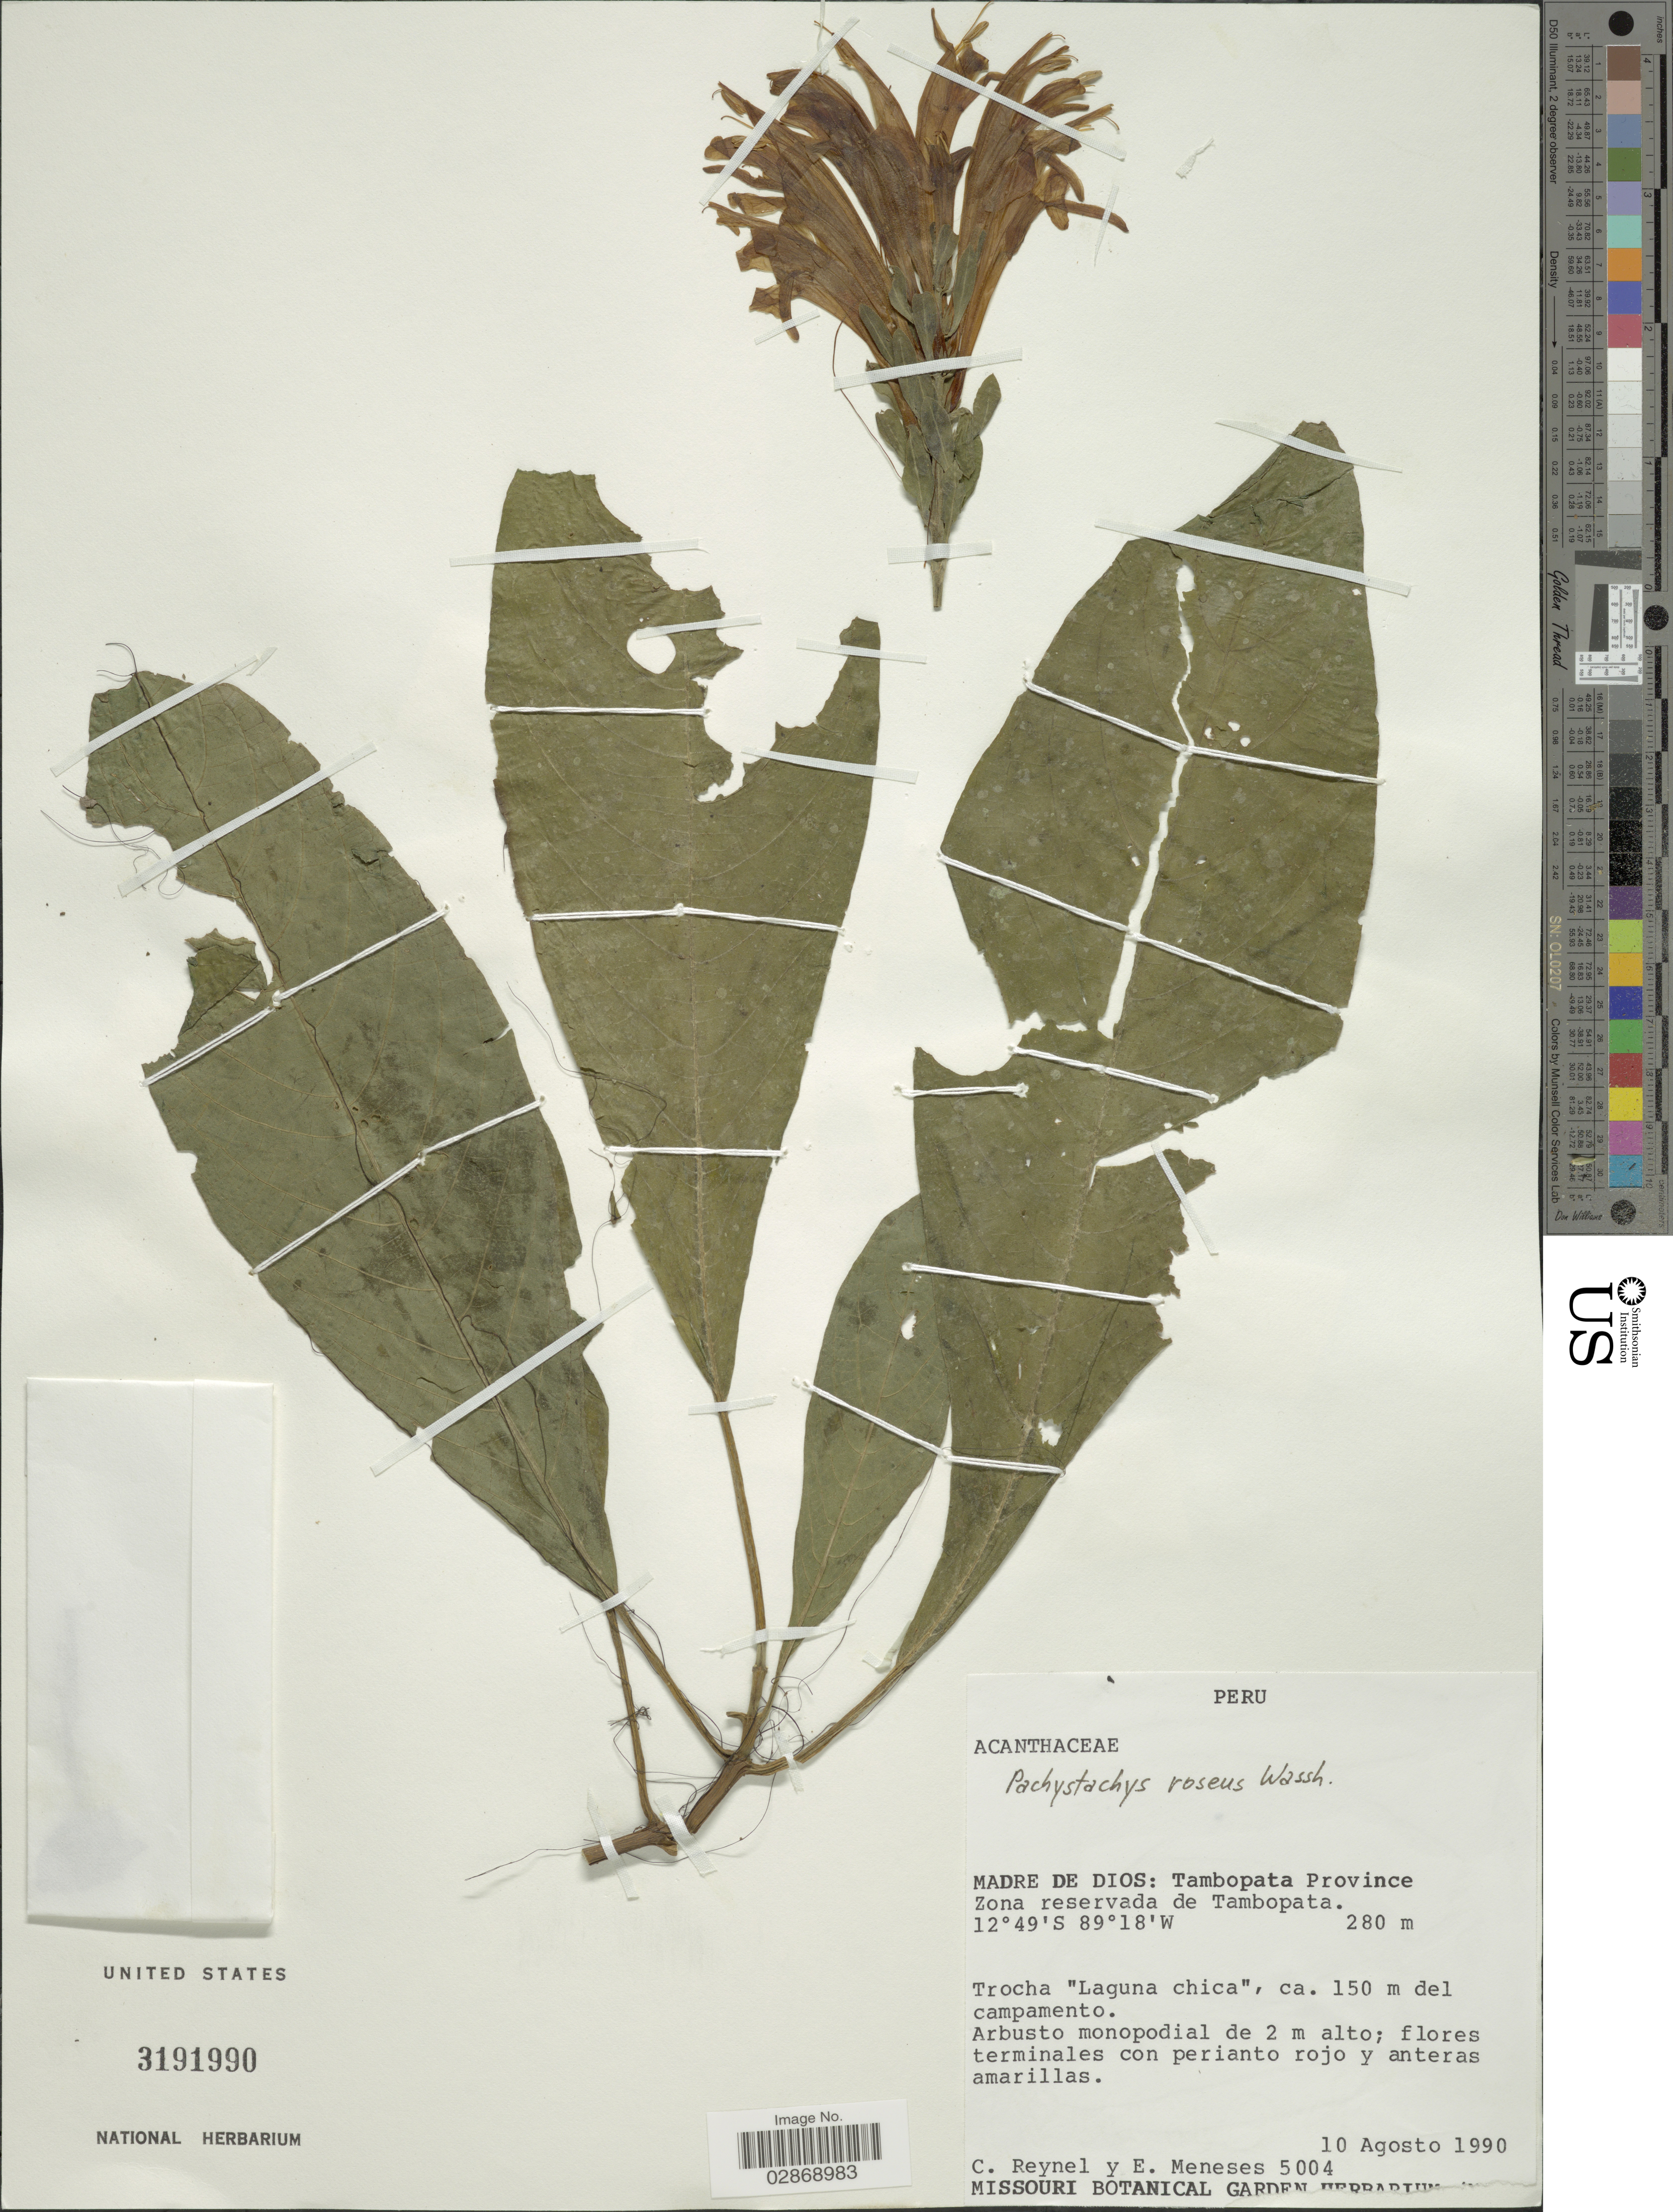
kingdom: Plantae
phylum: Tracheophyta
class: Magnoliopsida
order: Lamiales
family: Acanthaceae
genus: Pachystachys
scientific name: Pachystachys ossolae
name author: Wassh.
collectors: C. Reynel & E. Meneses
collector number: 5004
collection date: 1990-08-10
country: Peru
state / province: Madre de Dios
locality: Tambopata Province. Zona reservada de Tambopata.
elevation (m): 280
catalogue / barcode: US 3191990